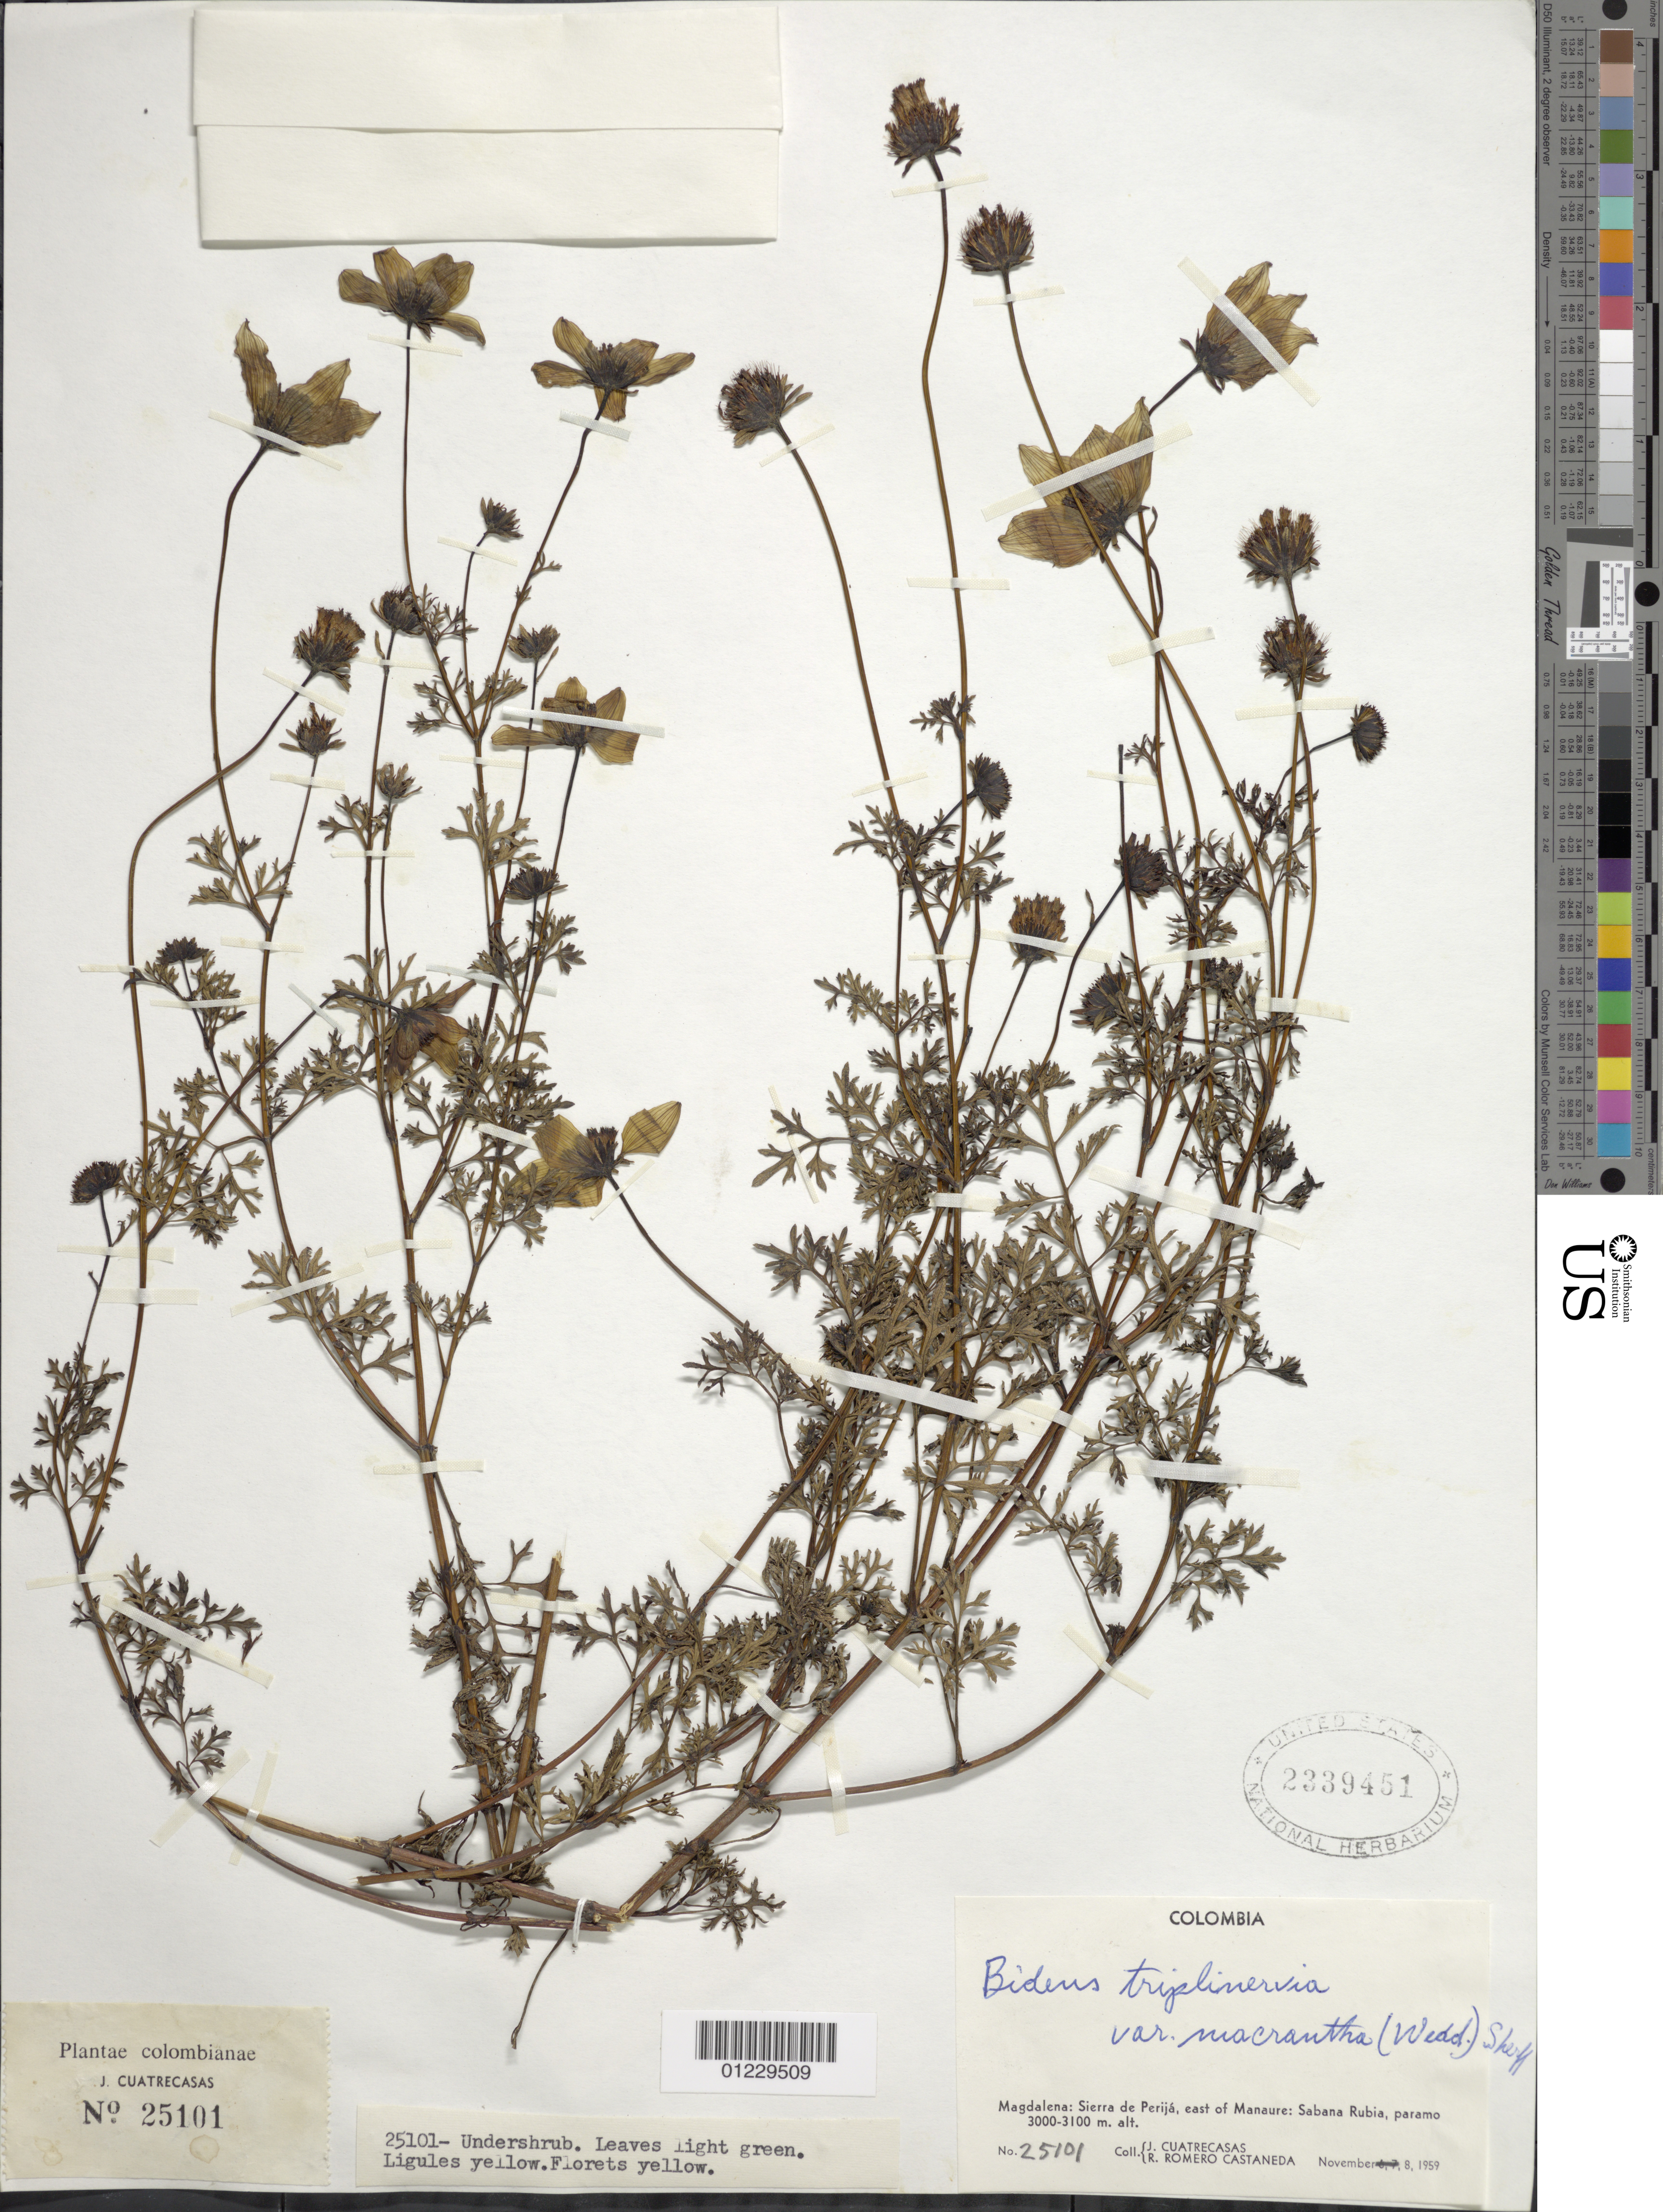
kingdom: Plantae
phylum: Tracheophyta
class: Magnoliopsida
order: Asterales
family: Asteraceae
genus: Bidens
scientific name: Bidens triplinervia var. macrantha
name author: (Wedd.) Sherff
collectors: J. Cuatrecasas & R. Romero Castañeda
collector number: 25101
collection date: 1959-11-08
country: Colombia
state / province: Magdalena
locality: Sierra de Perija, east of Manaure: Sabana Rubia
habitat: Paramo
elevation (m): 3000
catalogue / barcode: US 2339451